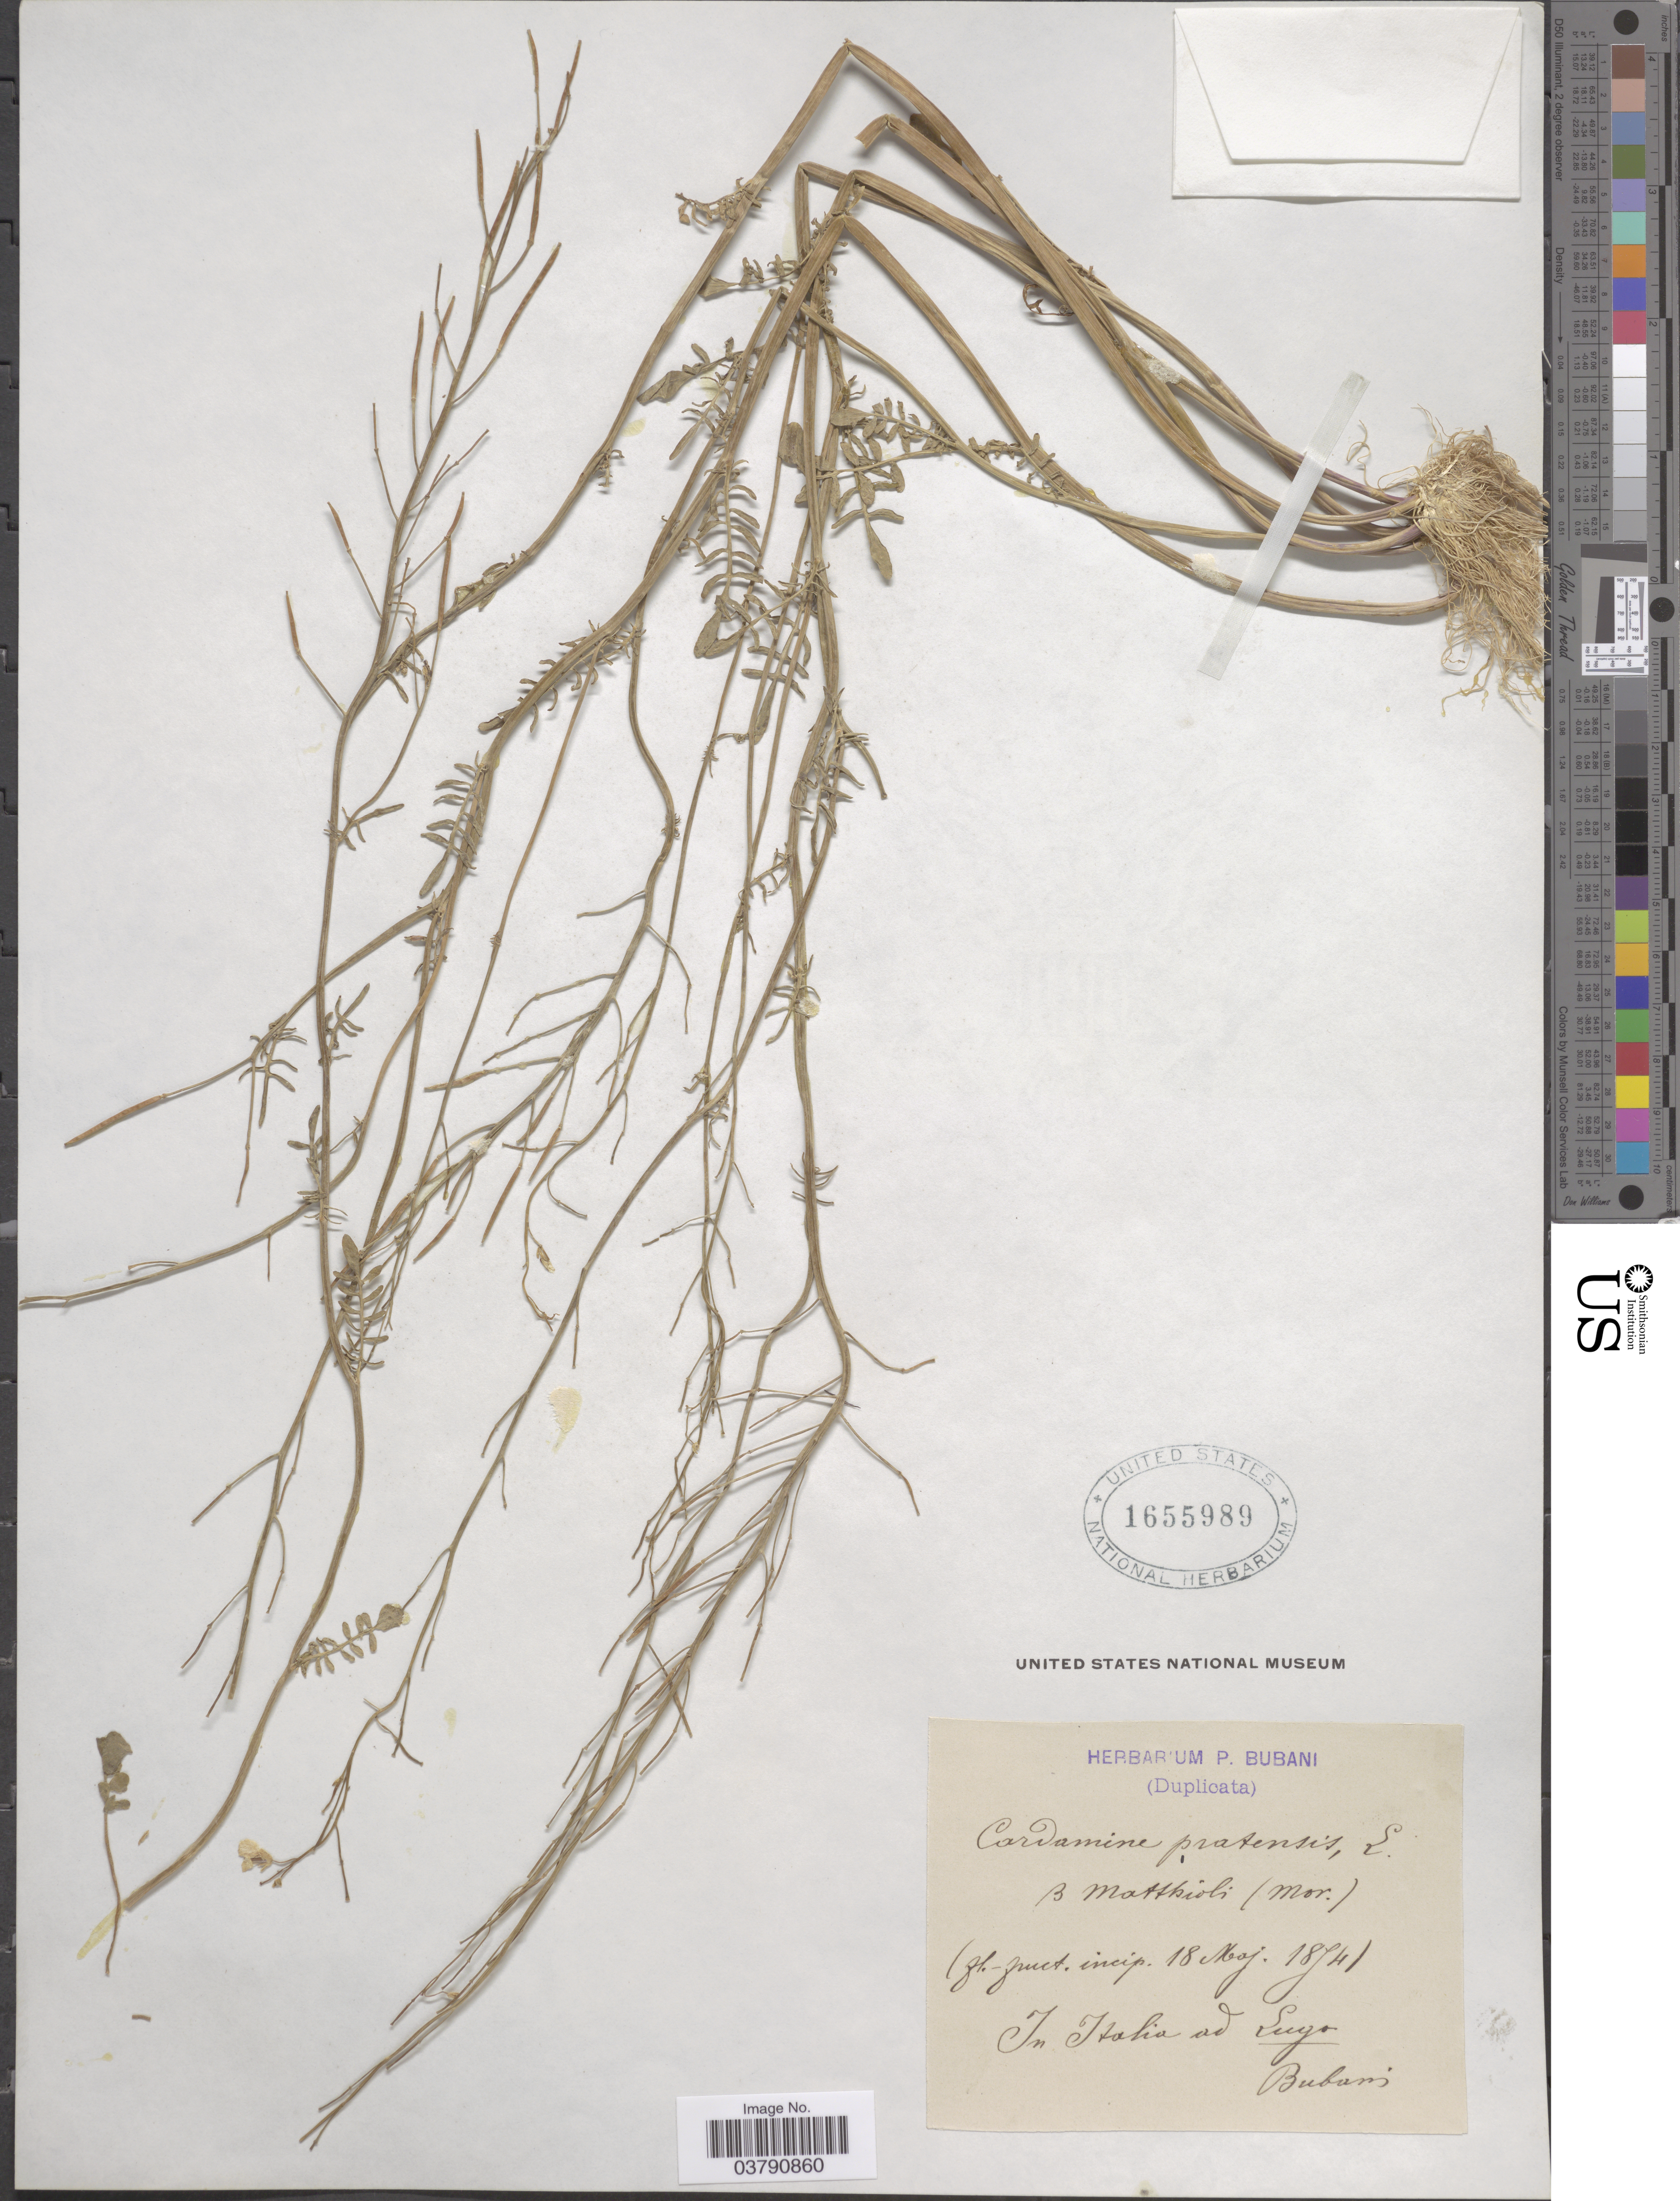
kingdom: Plantae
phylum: Tracheophyta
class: Magnoliopsida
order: Brassicales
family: Brassicaceae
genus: Cardamine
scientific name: Cardamine pratensis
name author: L.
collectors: P. Bubani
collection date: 1854-05-18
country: Italy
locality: In Italia ad Lugo.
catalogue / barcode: US 1655989